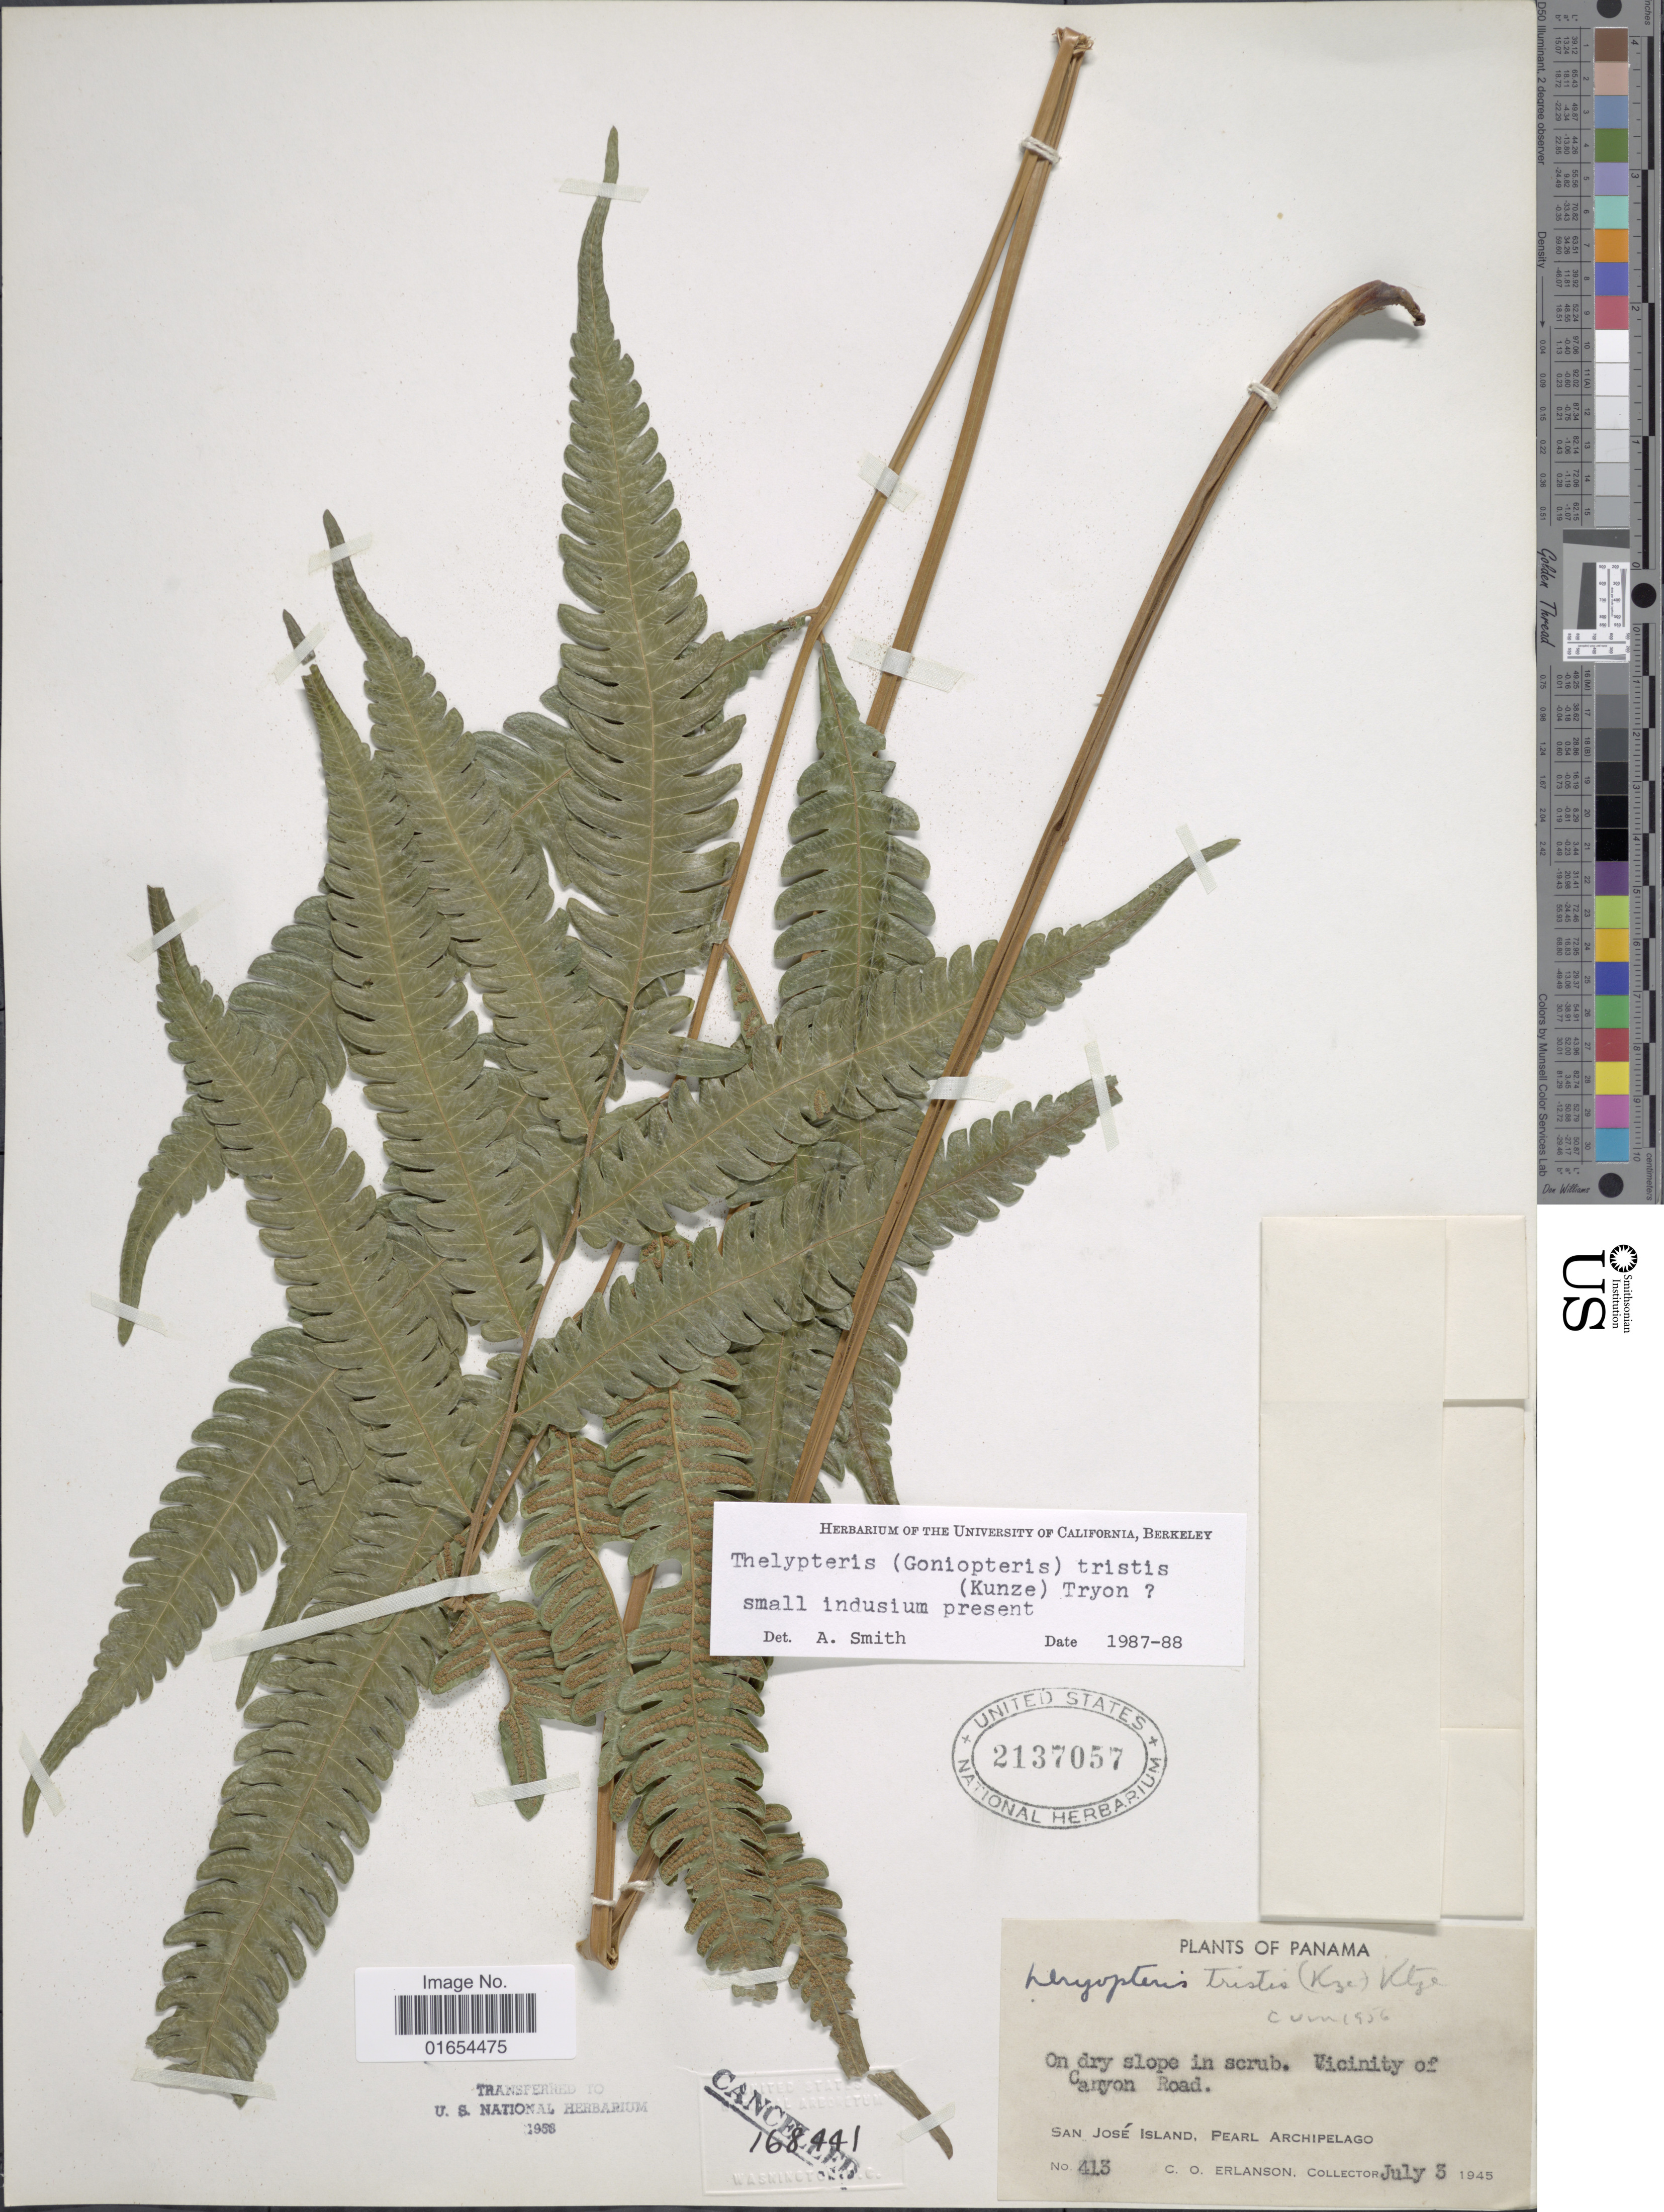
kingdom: Plantae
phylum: Tracheophyta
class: Polypodiopsida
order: Polypodiales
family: Thelypteridaceae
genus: Goniopteris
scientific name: Goniopteris tristis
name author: (Kuntze) Brade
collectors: C. O. Erlanson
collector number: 413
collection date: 1945-07-03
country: Panama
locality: On dry slope in scrub. Vicinity of Canyon Road. San Jose Island, Pearl Archipelago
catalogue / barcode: US 2137057